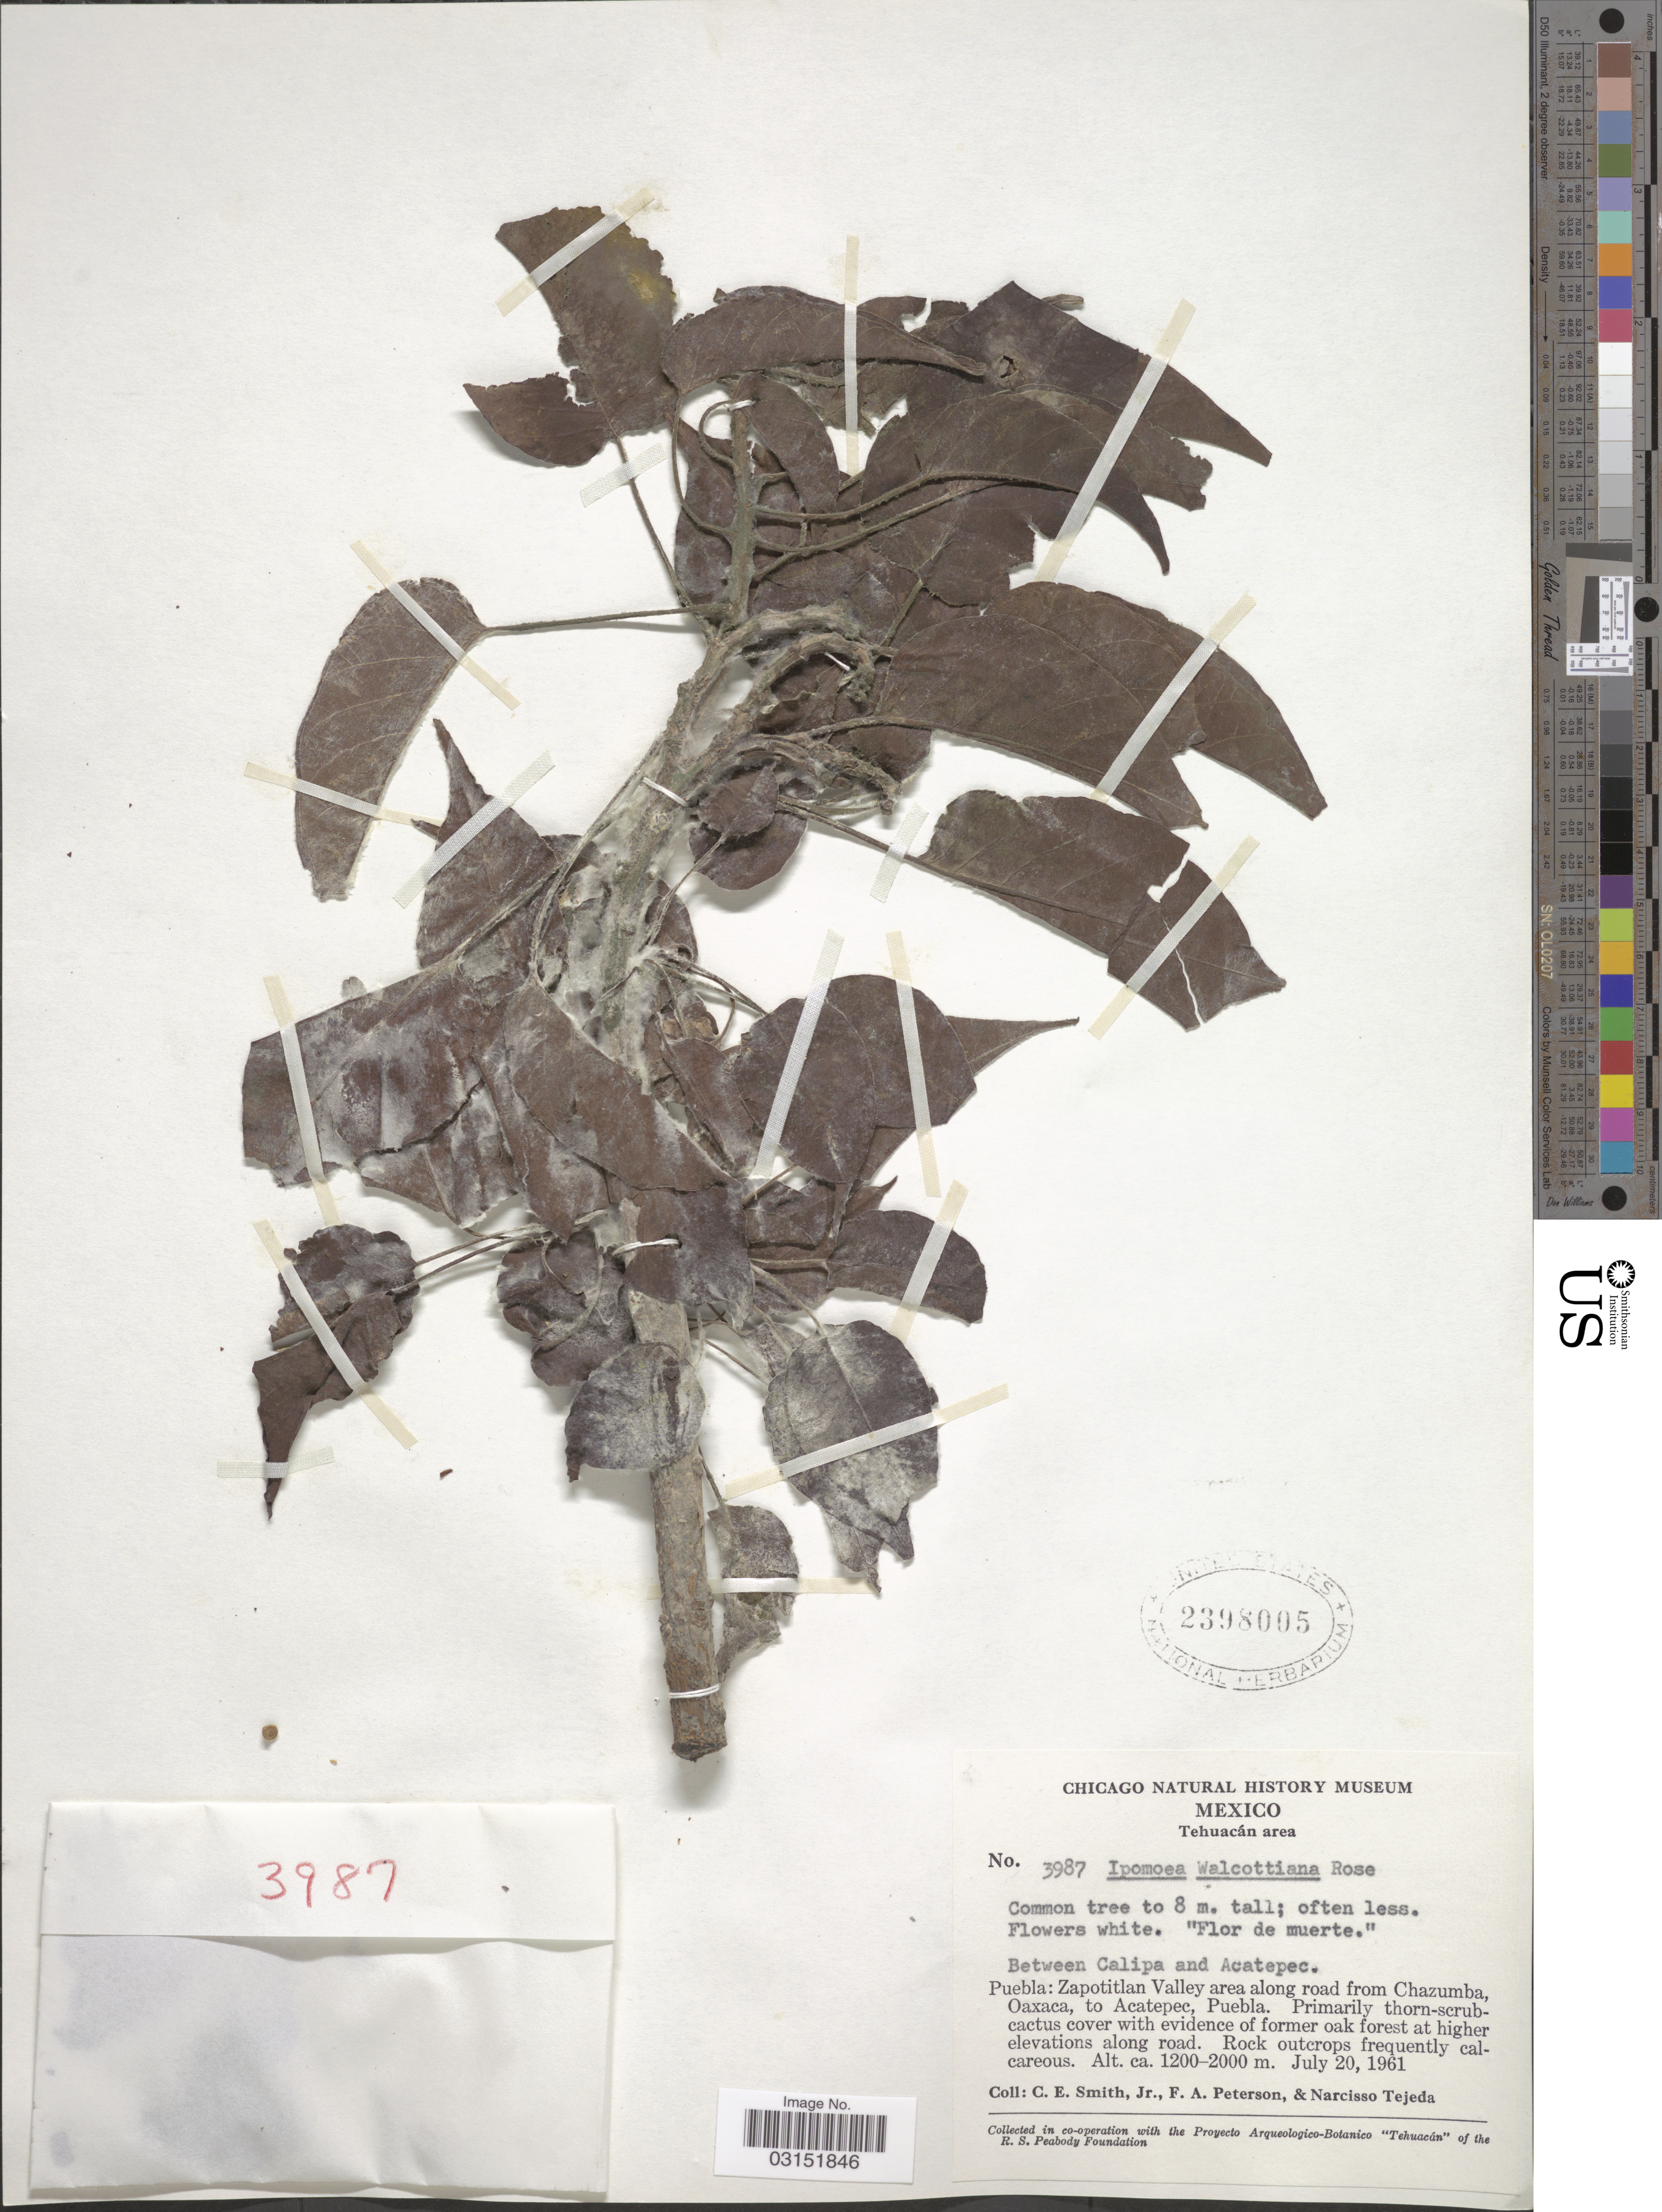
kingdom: Plantae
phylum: Tracheophyta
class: Magnoliopsida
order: Solanales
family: Convolvulaceae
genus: Ipomoea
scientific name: Ipomoea wolcottiana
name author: Rose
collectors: C. E. Smith Jr., F. A. Peterson & N. Tejeda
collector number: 3987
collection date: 1961-07-20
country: Mexico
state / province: Puebla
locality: Tehuacán area. Zapotitlan Valley area along road from Chazumba, Oaxaca, to Acatepec, Puebla.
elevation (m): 1200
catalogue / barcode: US 2398005